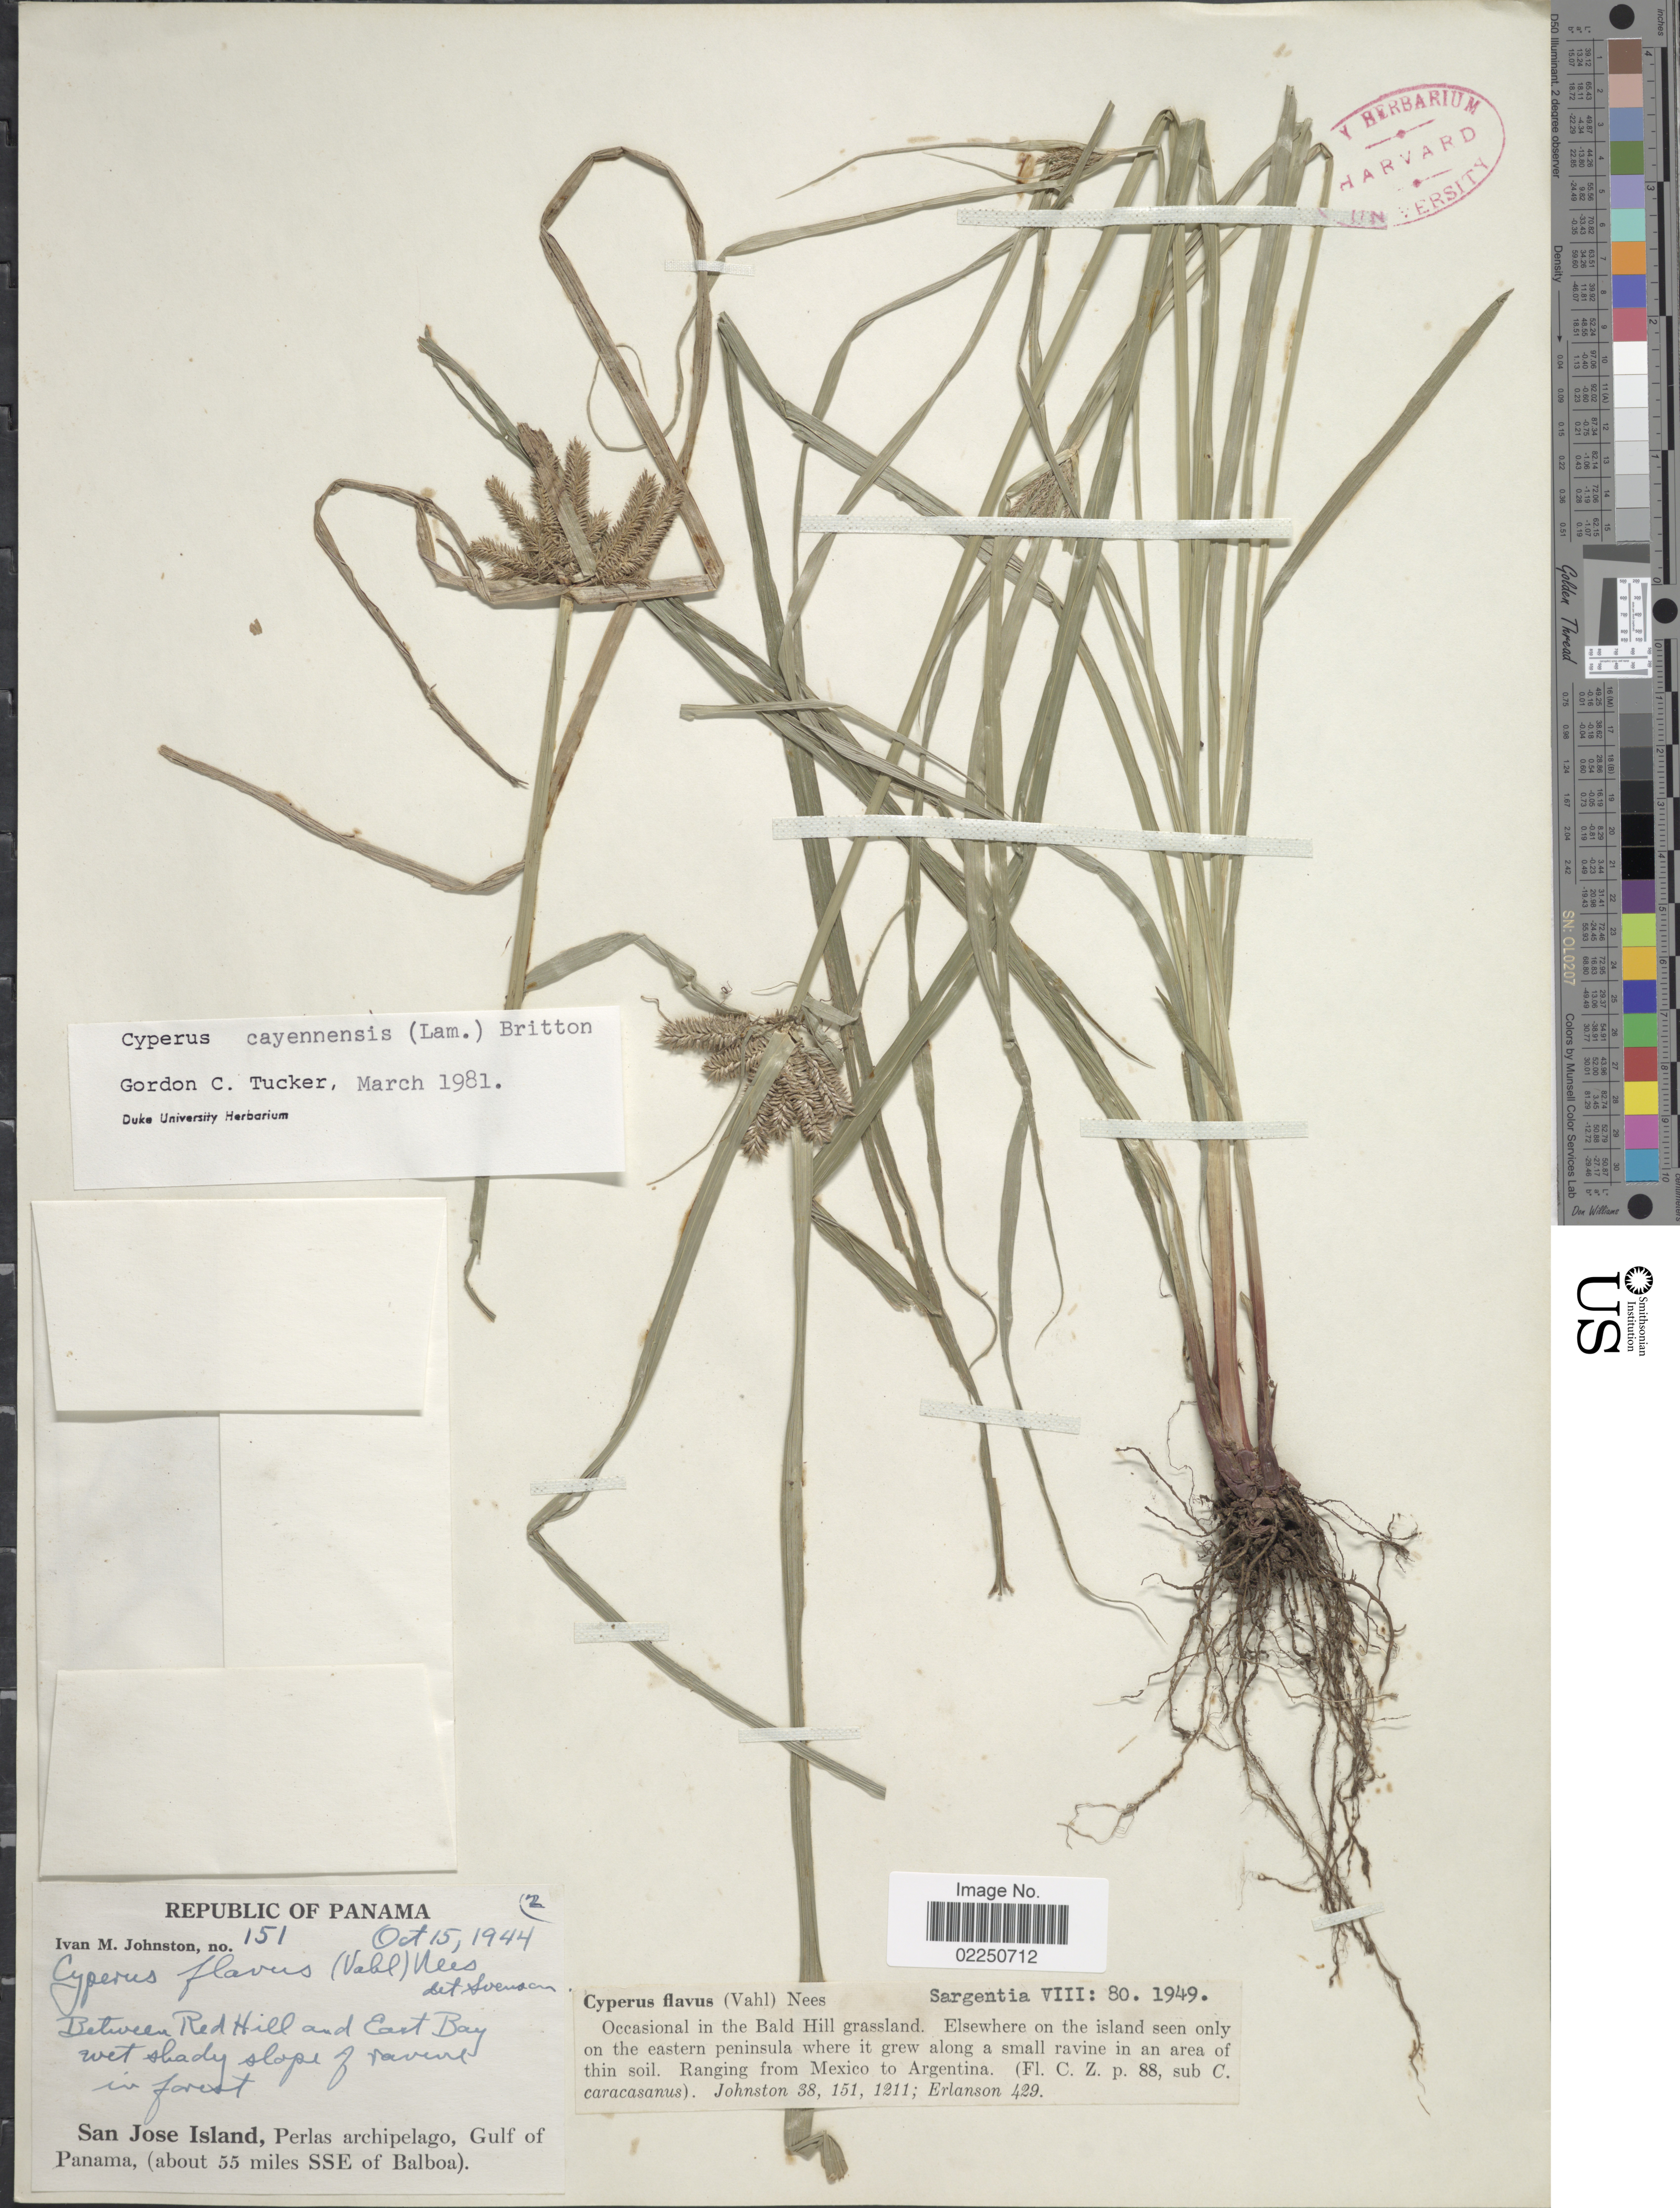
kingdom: Plantae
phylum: Tracheophyta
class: Liliopsida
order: Poales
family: Cyperaceae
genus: Cyperus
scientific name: Cyperus aggregatus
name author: (Willd.) Endl.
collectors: I.M. Johnston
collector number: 151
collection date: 1944-10-15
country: Panama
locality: Republic of Panama. Between Red Hill and East Bay. San Jose Island, Perlas archipelago, Gulf of Panama, (about 55 miles SSE of Balboa)